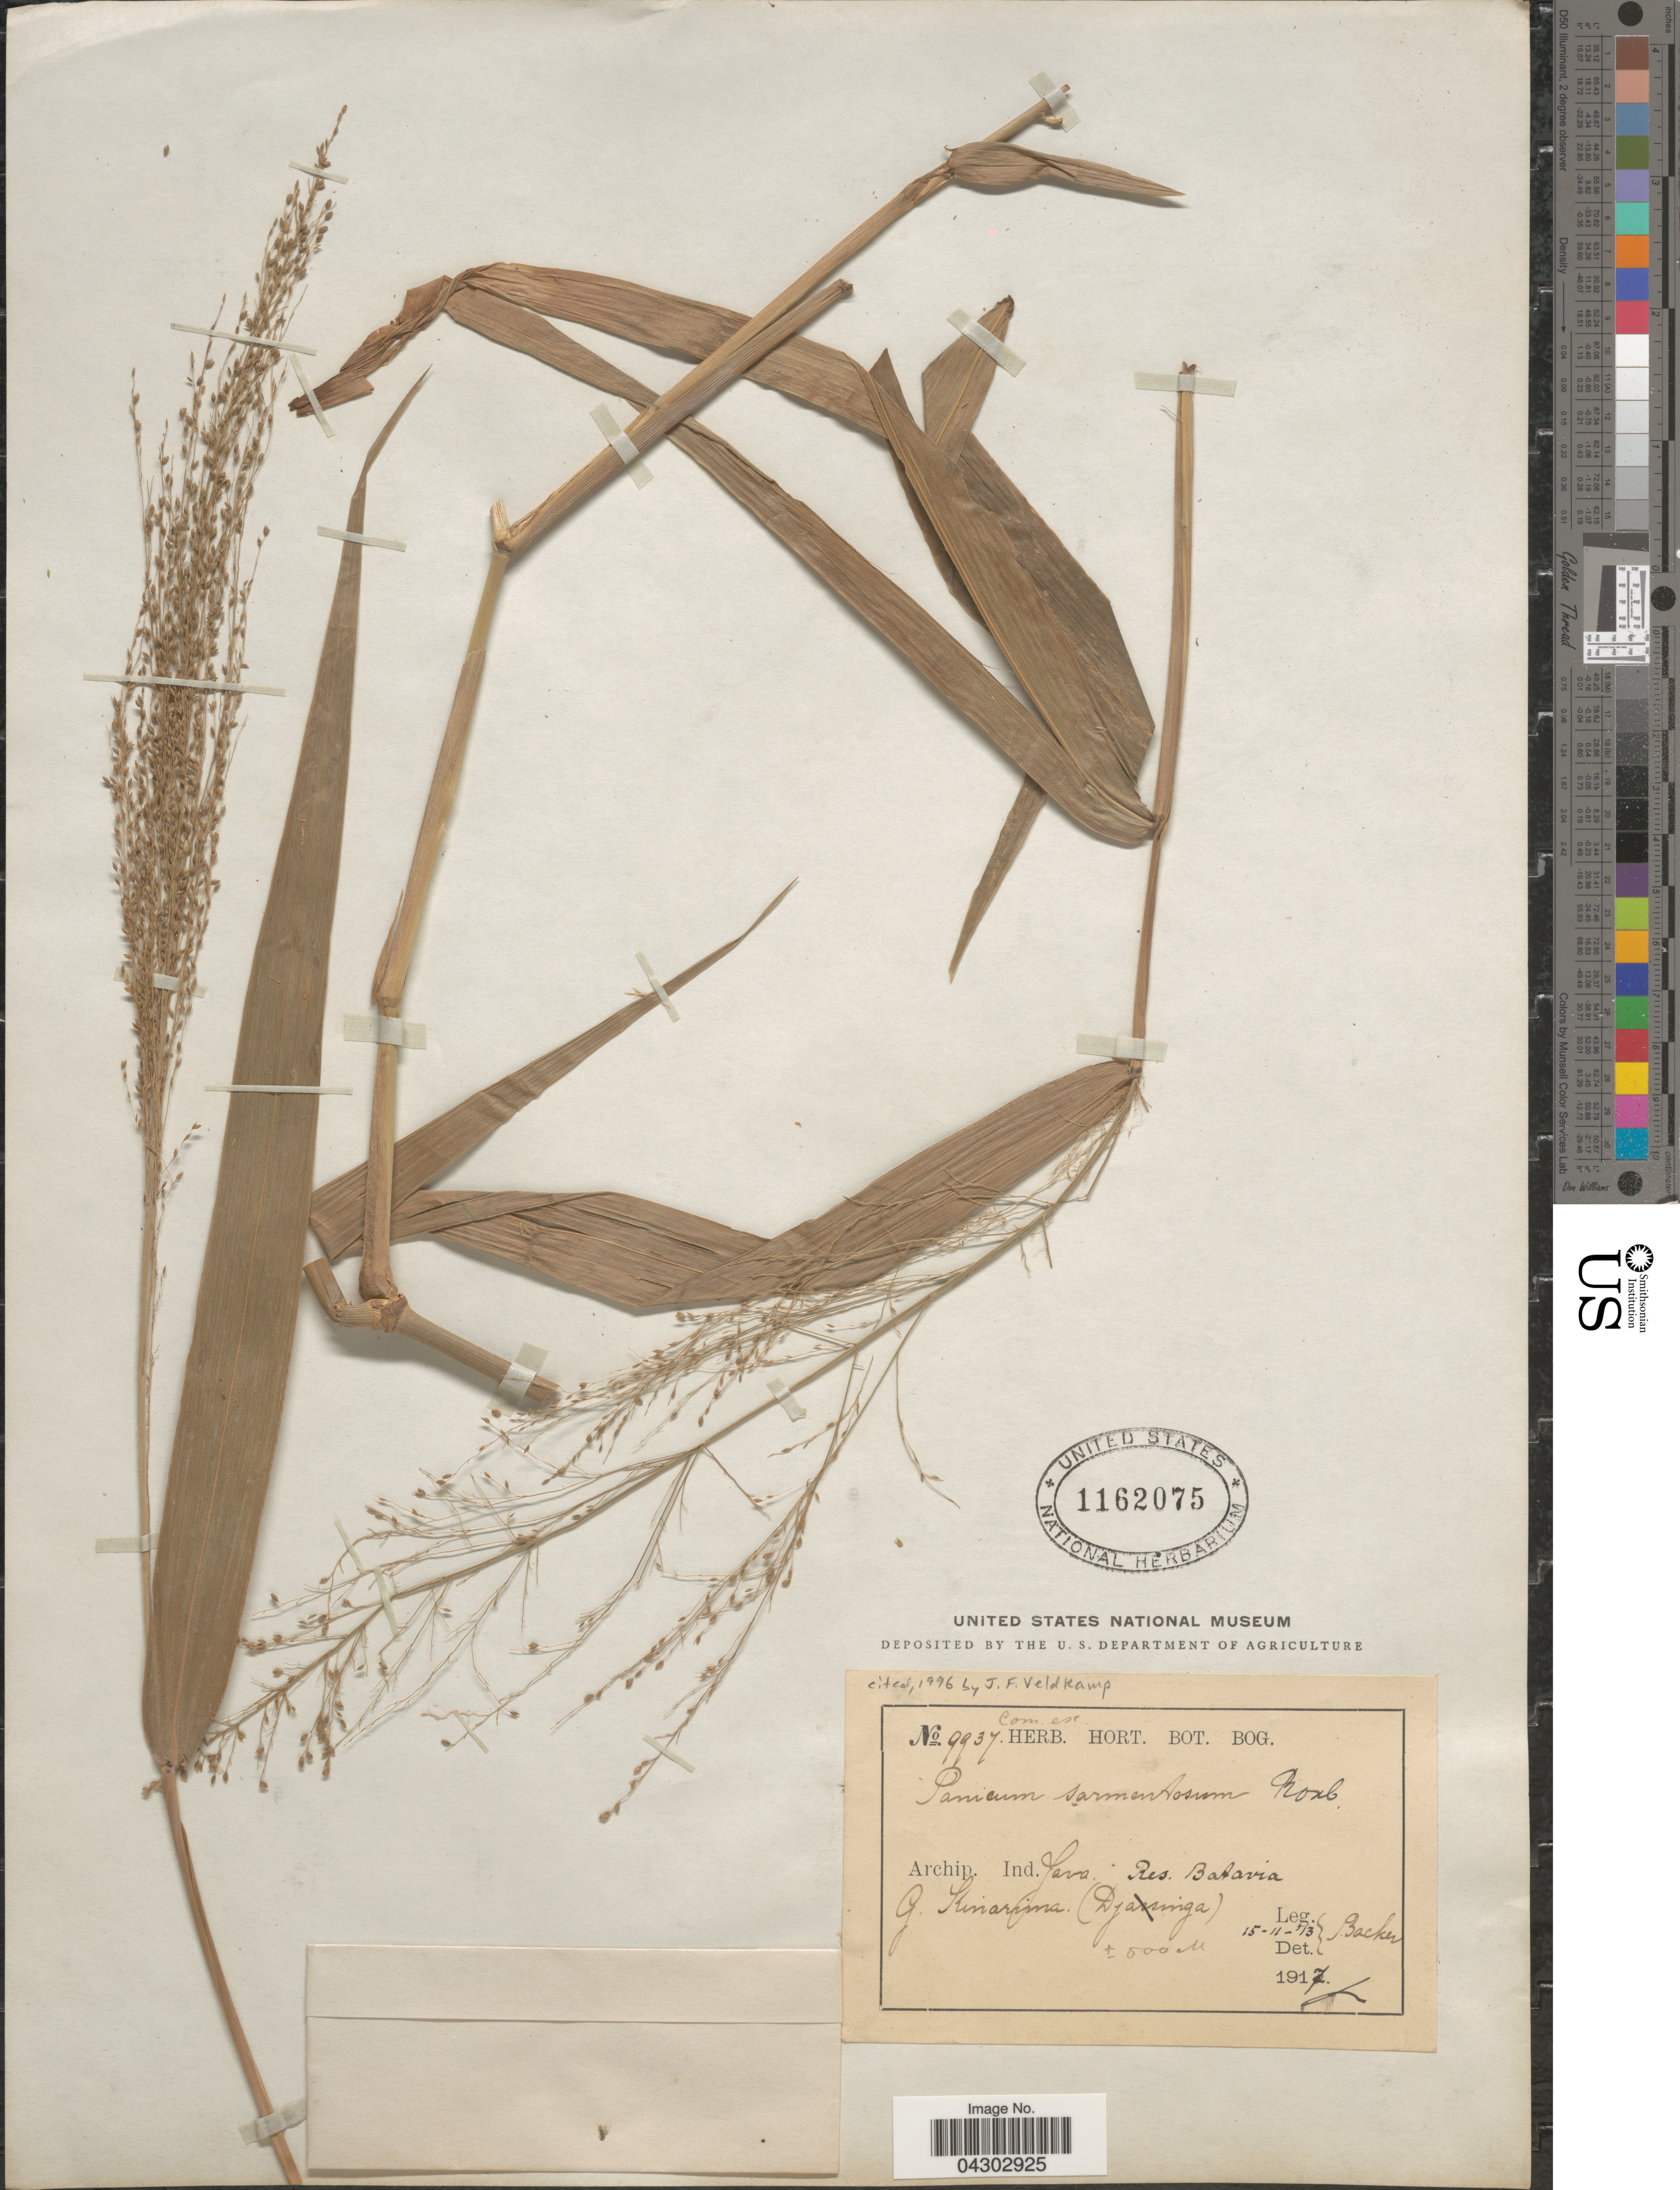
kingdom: Plantae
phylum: Tracheophyta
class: Liliopsida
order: Poales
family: Poaceae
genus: Panicum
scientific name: Panicum sarmentosum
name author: Roxb.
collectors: Backer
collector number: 9937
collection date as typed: Transcribed d/m/y: 15/11/13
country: Indonesia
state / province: Java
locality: Archip. Ind. Res Batavia. G. Kinarima (Djasinga).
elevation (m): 500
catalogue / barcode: US 1162075